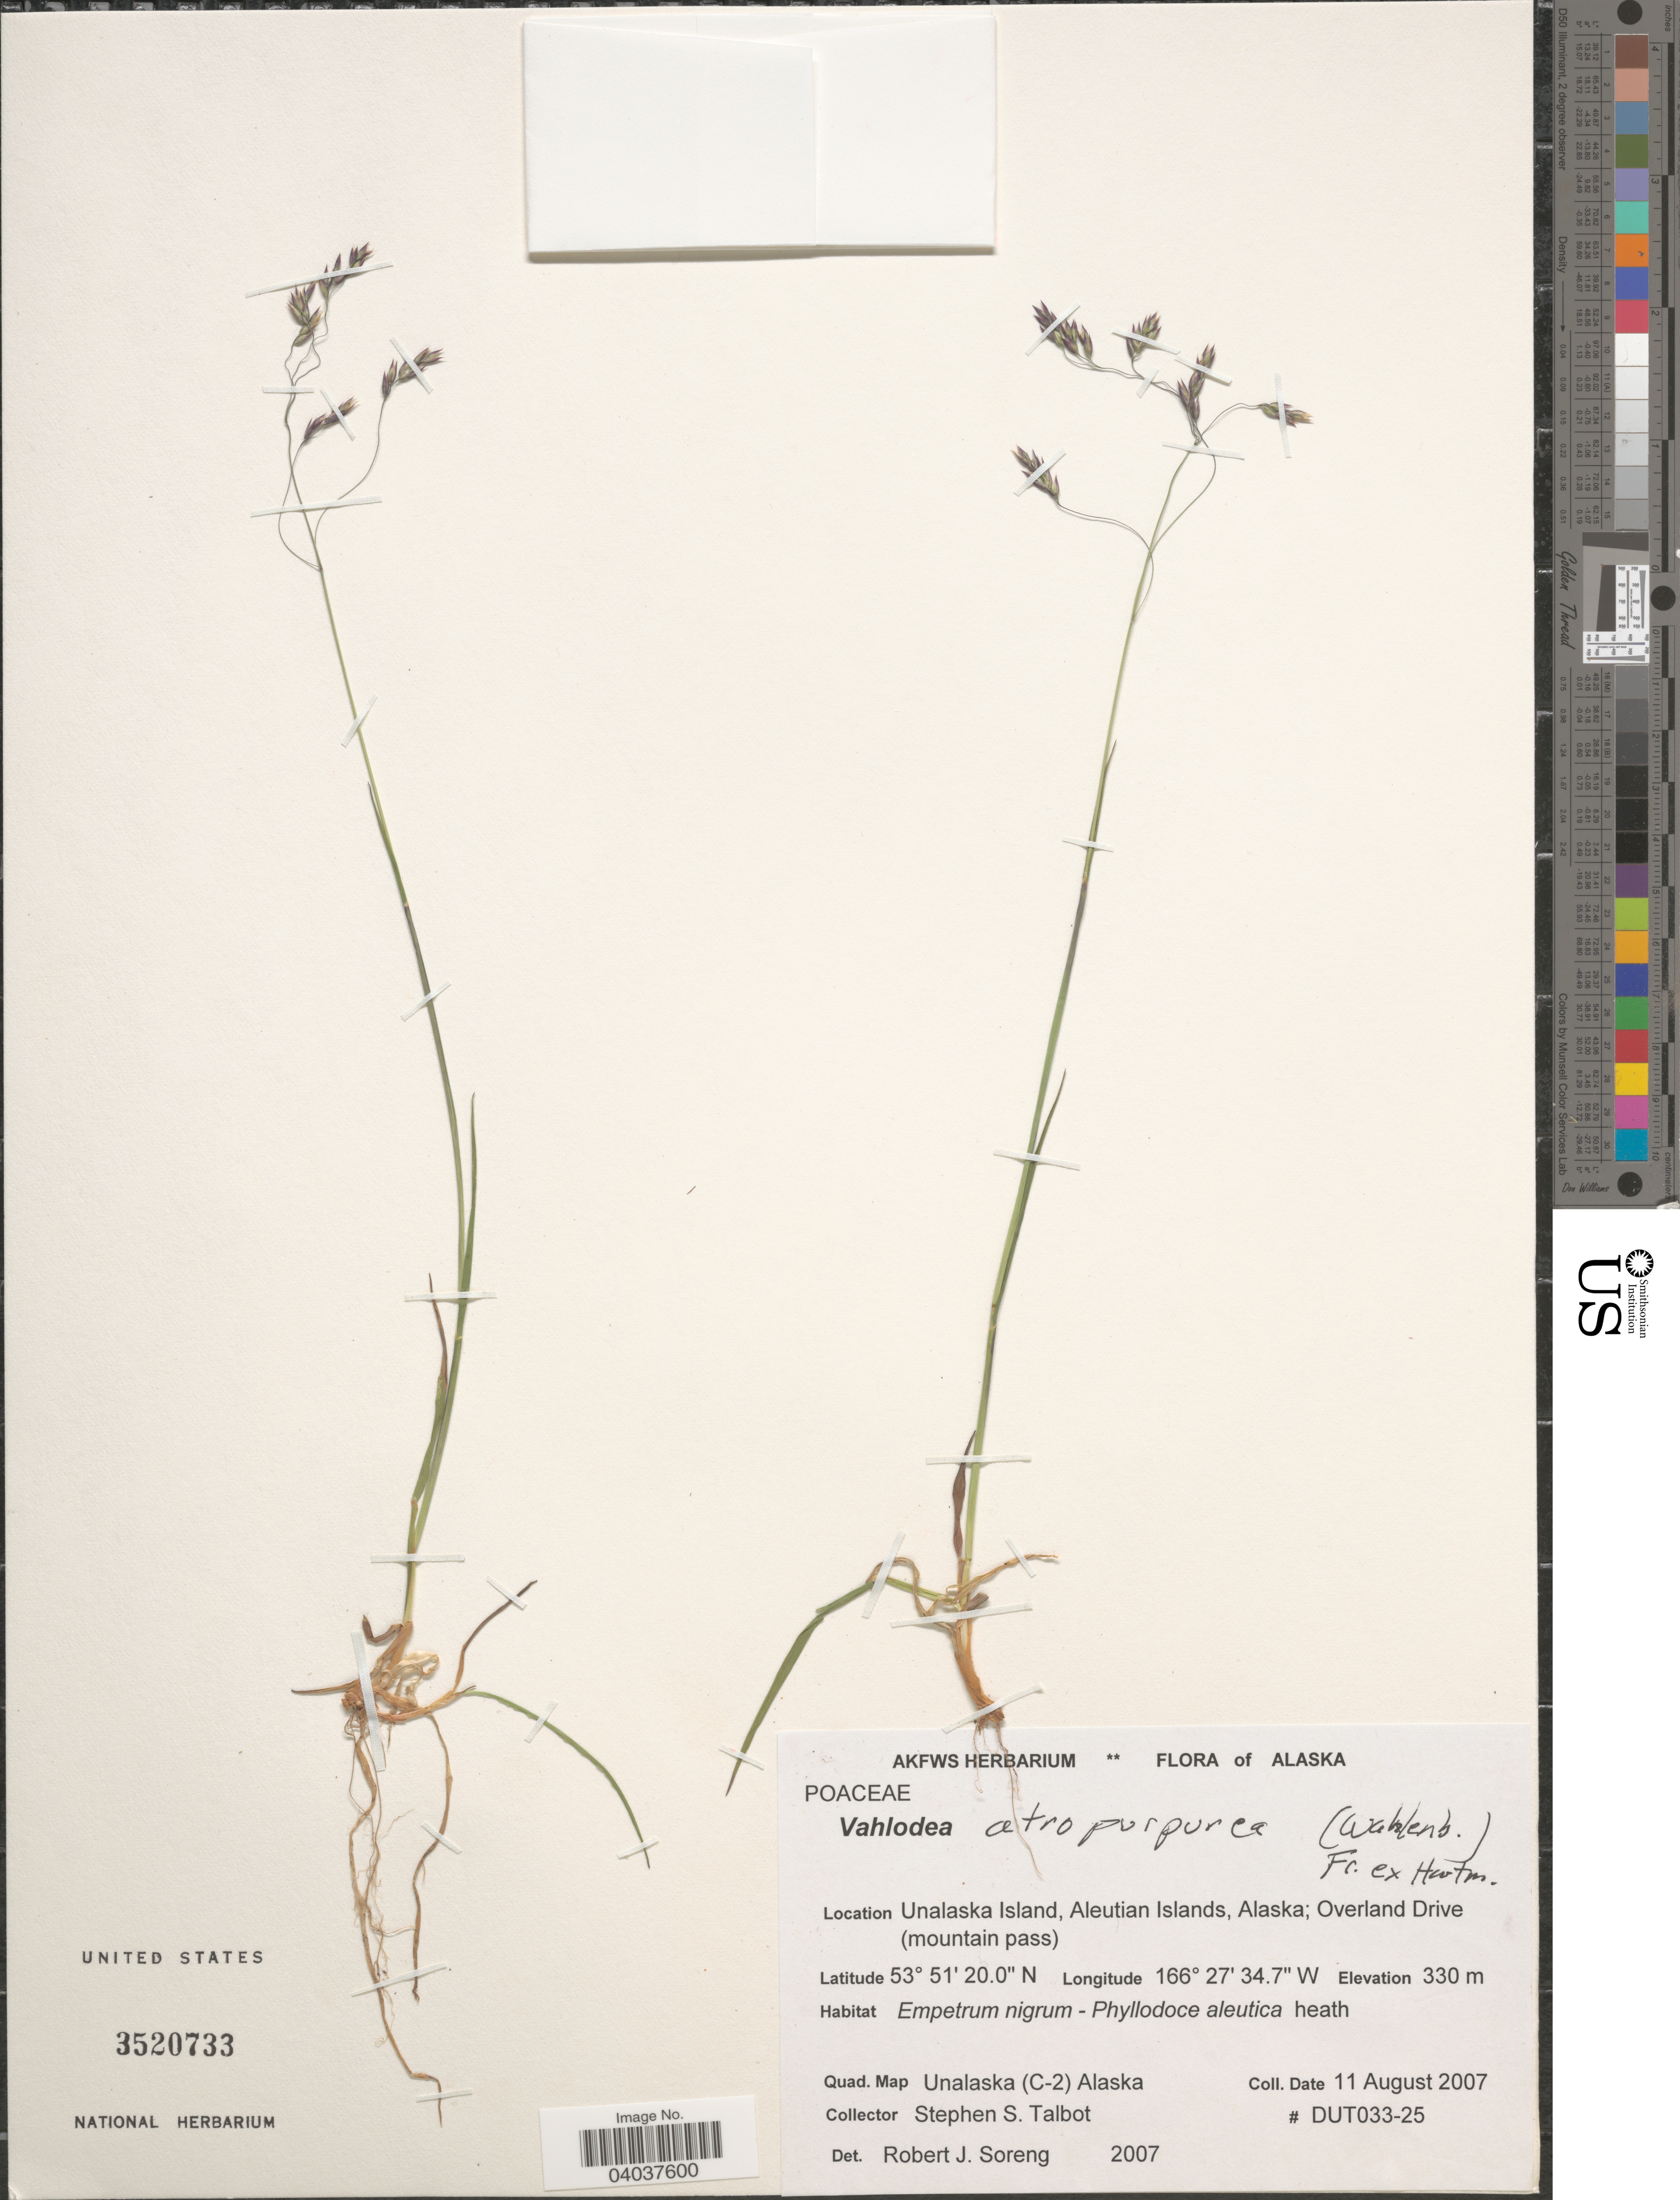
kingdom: Plantae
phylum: Tracheophyta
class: Liliopsida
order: Poales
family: Poaceae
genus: Vahlodea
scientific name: Vahlodea atropurpurea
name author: (Wahlenb.) Fr. ex Hartm.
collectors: S. S. Talbot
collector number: DUT033-25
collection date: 2007-08-11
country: United States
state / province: Alaska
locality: Unalaska Island, Aleutian Islands, Alaska; Overland Drive (mountain pass). Quad. Map Unalaska (C-2) Alaska.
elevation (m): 330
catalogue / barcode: US 3520733